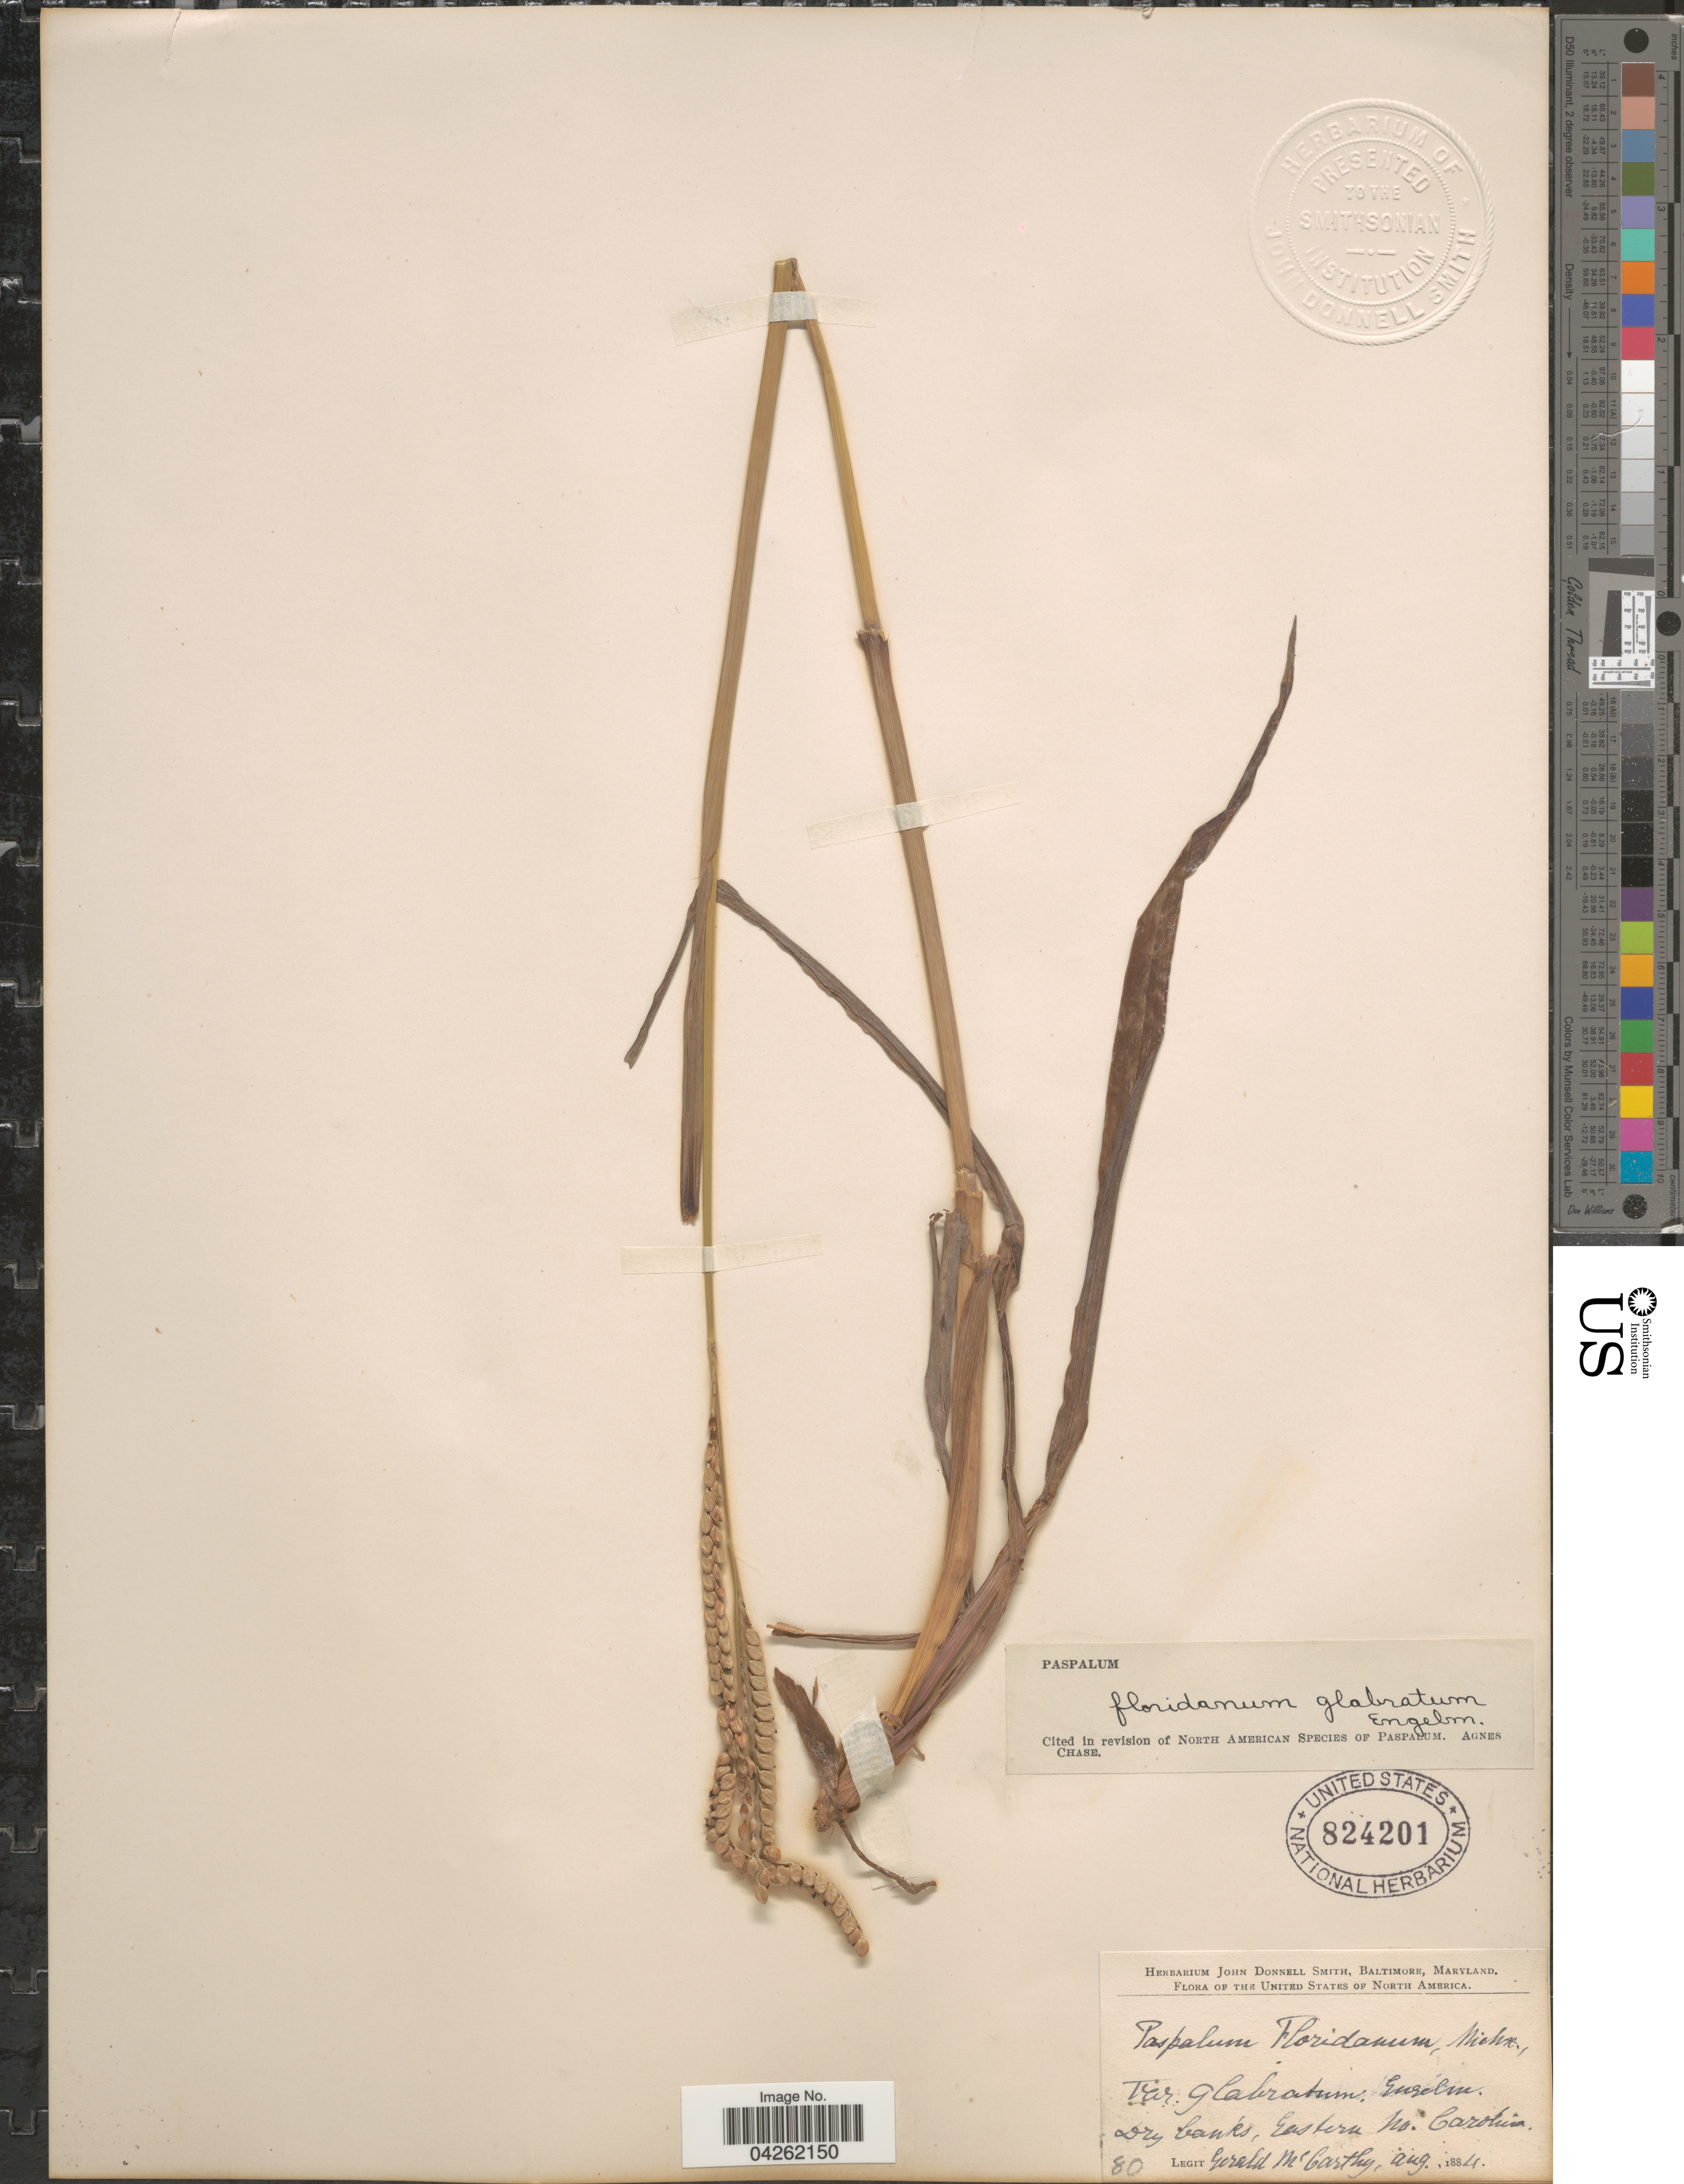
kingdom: Plantae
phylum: Tracheophyta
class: Liliopsida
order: Poales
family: Poaceae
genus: Paspalum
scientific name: Paspalum floridanum var. glabratum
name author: Engelm. ex Vasey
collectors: G. McCarthy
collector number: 80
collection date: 1884-08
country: United States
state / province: North Carolina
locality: Dry banks, Eastern No. Carolina.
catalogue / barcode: US 824201